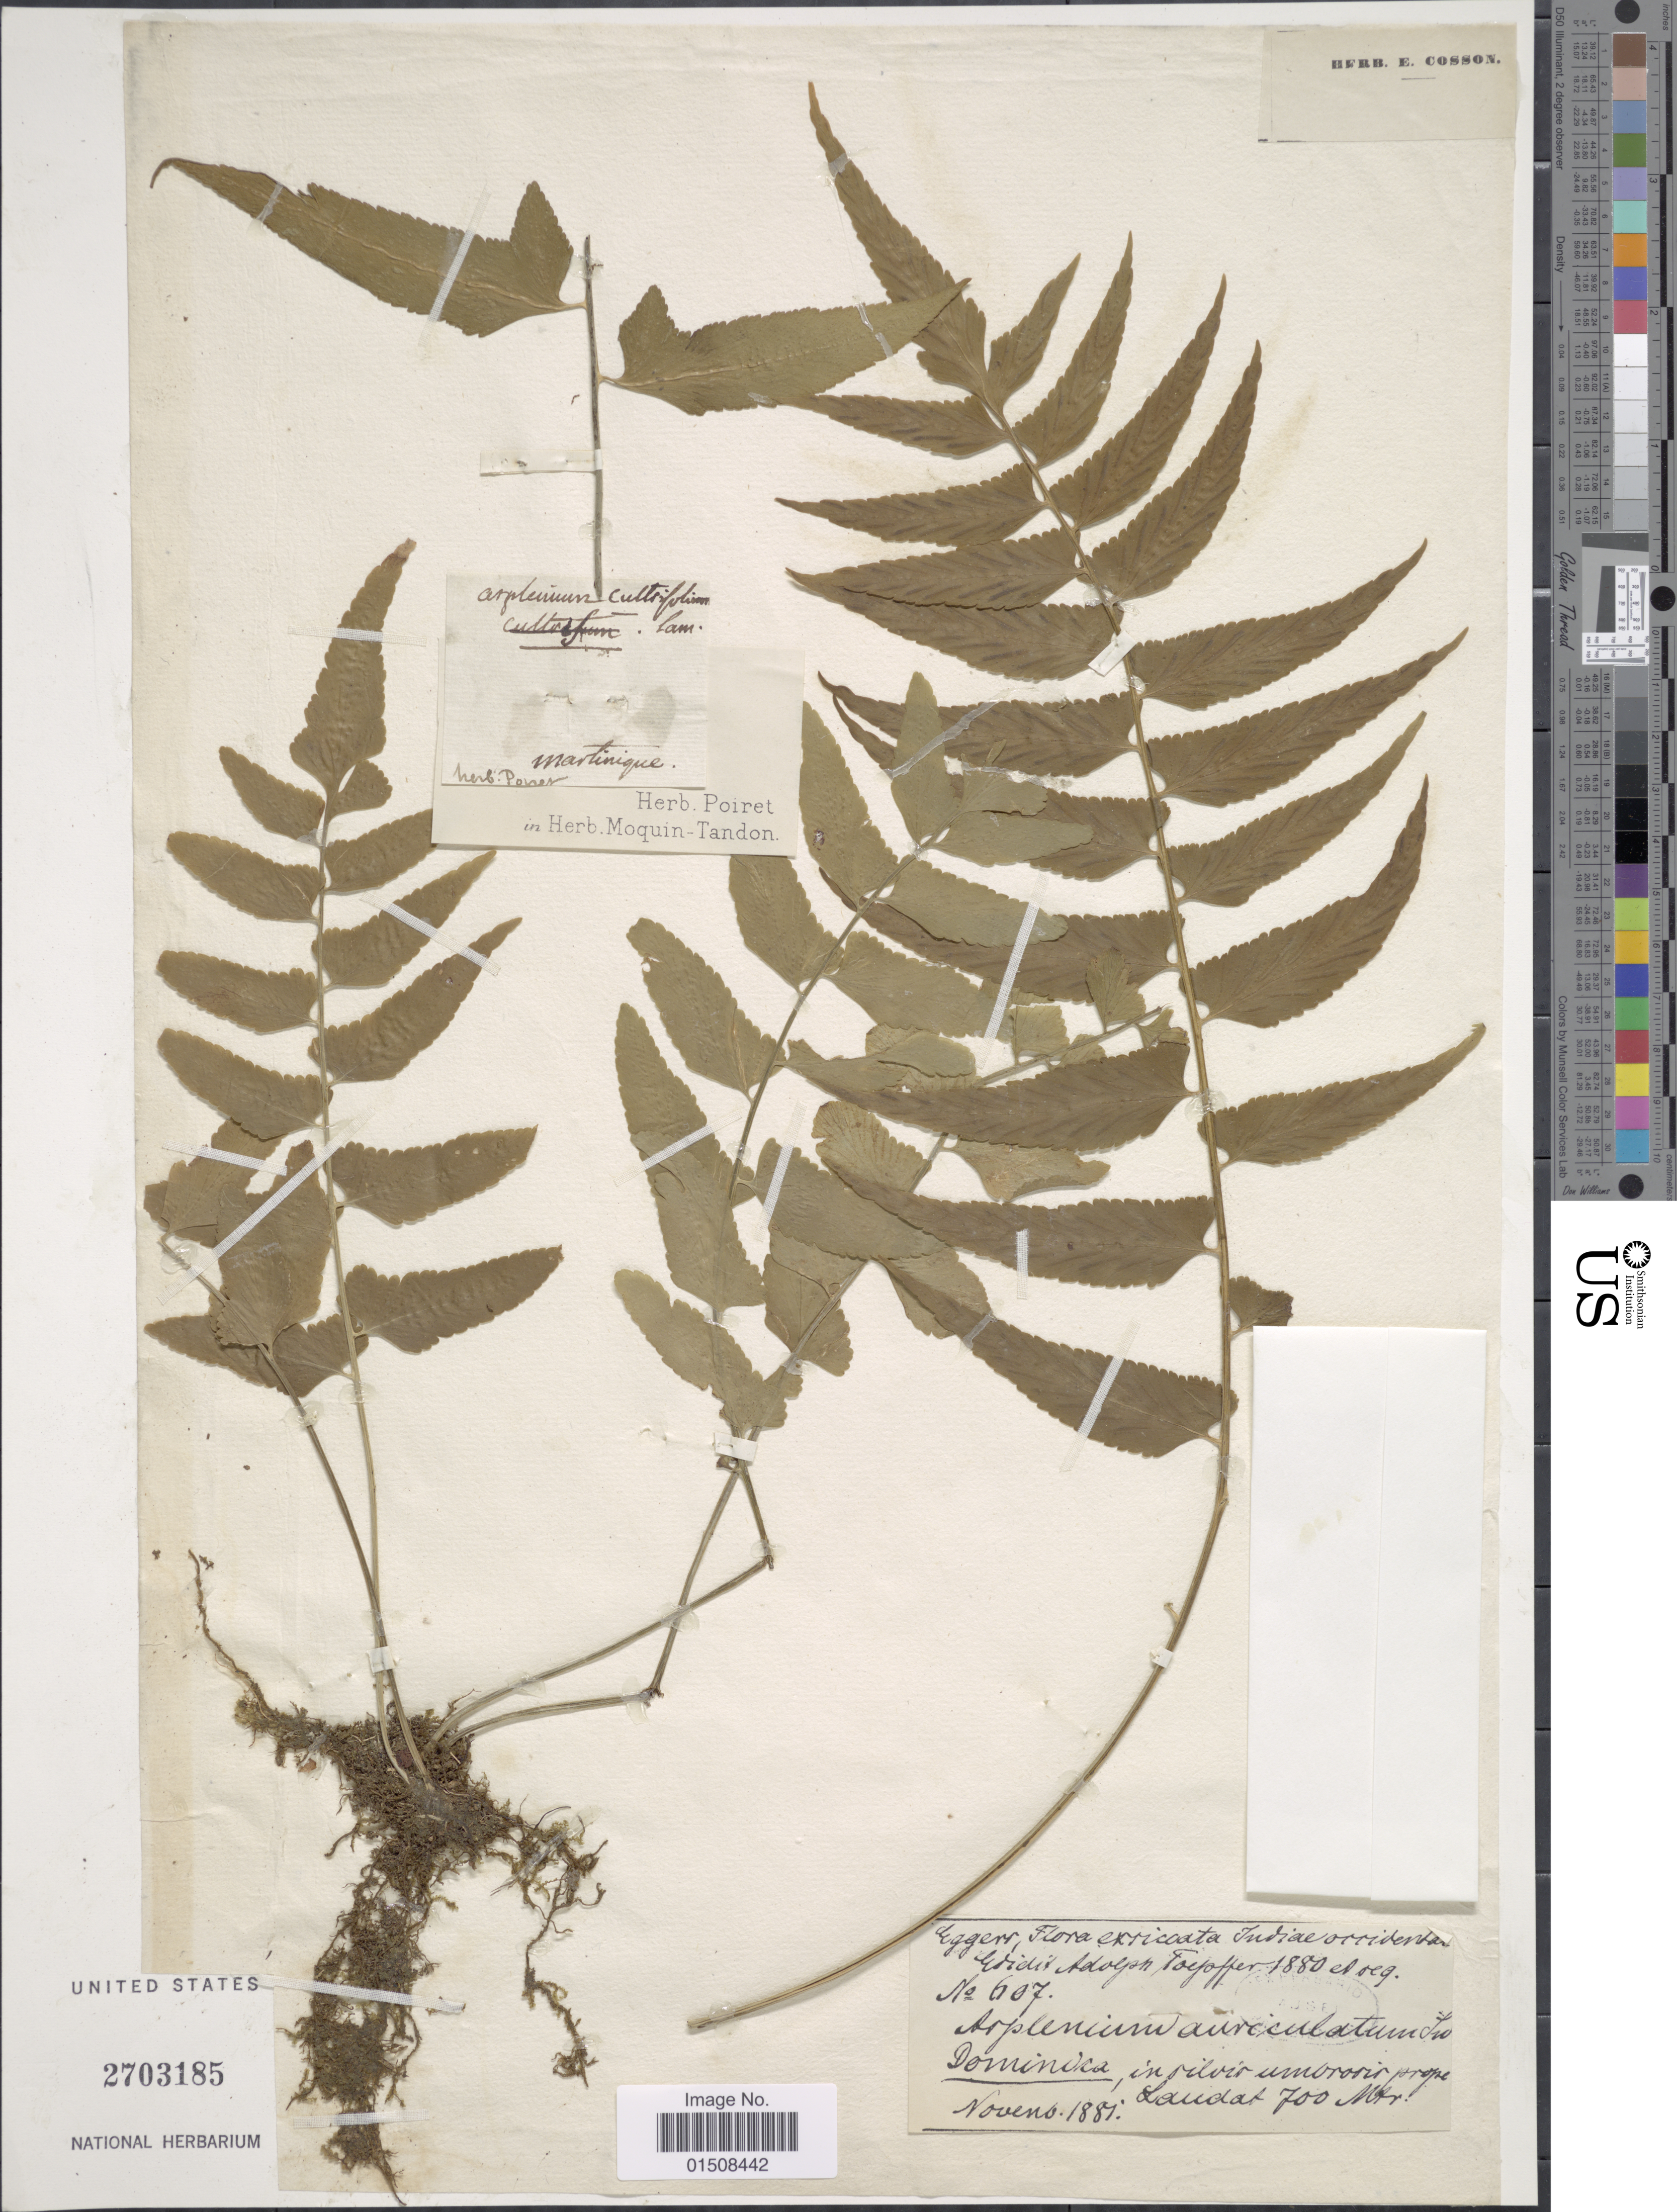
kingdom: Plantae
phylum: Tracheophyta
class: Polypodiopsida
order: Polypodiales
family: Aspleniaceae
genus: Asplenium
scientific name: Asplenium auriculatum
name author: Sw.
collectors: Egger, --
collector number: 607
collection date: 1881-11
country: Dominica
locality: In silvis umbrosis prope Laudat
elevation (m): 700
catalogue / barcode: US 2703185